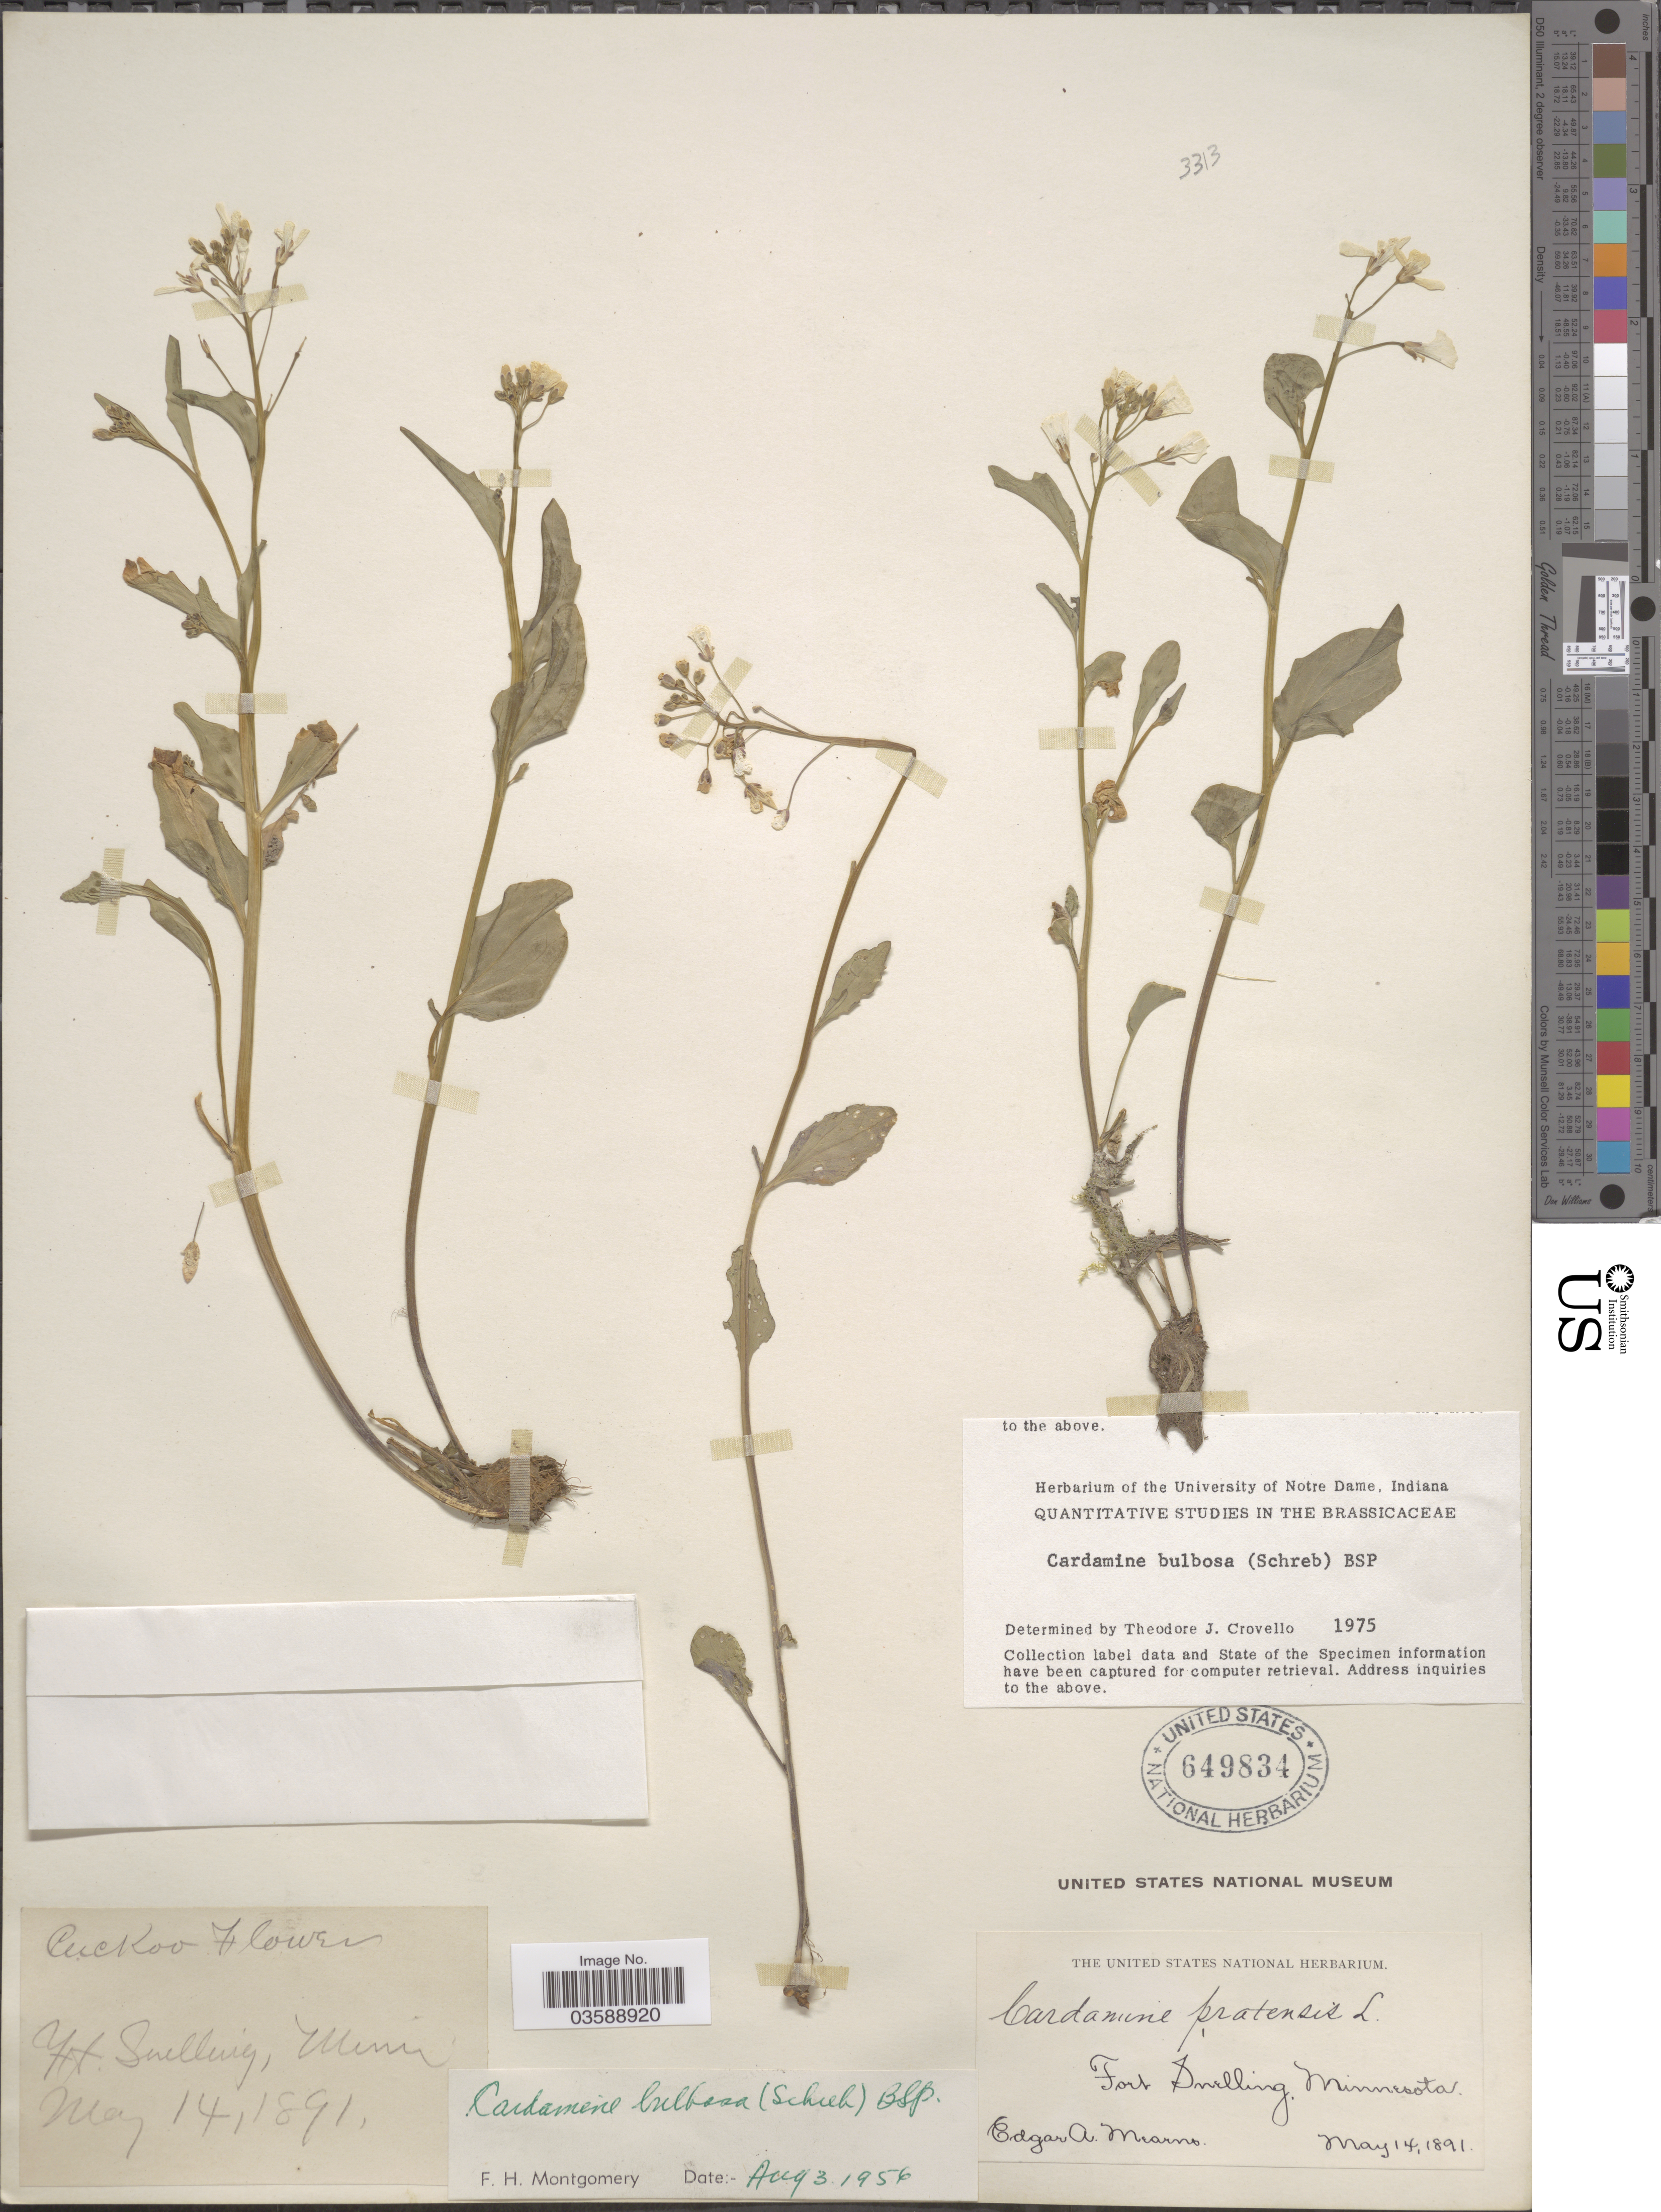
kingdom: Plantae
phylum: Tracheophyta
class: Magnoliopsida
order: Brassicales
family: Brassicaceae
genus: Cardamine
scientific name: Cardamine bulbosa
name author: (Schreb. ex Muhl.) Britton et al.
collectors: E. A. Mearns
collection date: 1891-05-14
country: United States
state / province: Minnesota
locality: Fort Snelling.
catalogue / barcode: US 649834